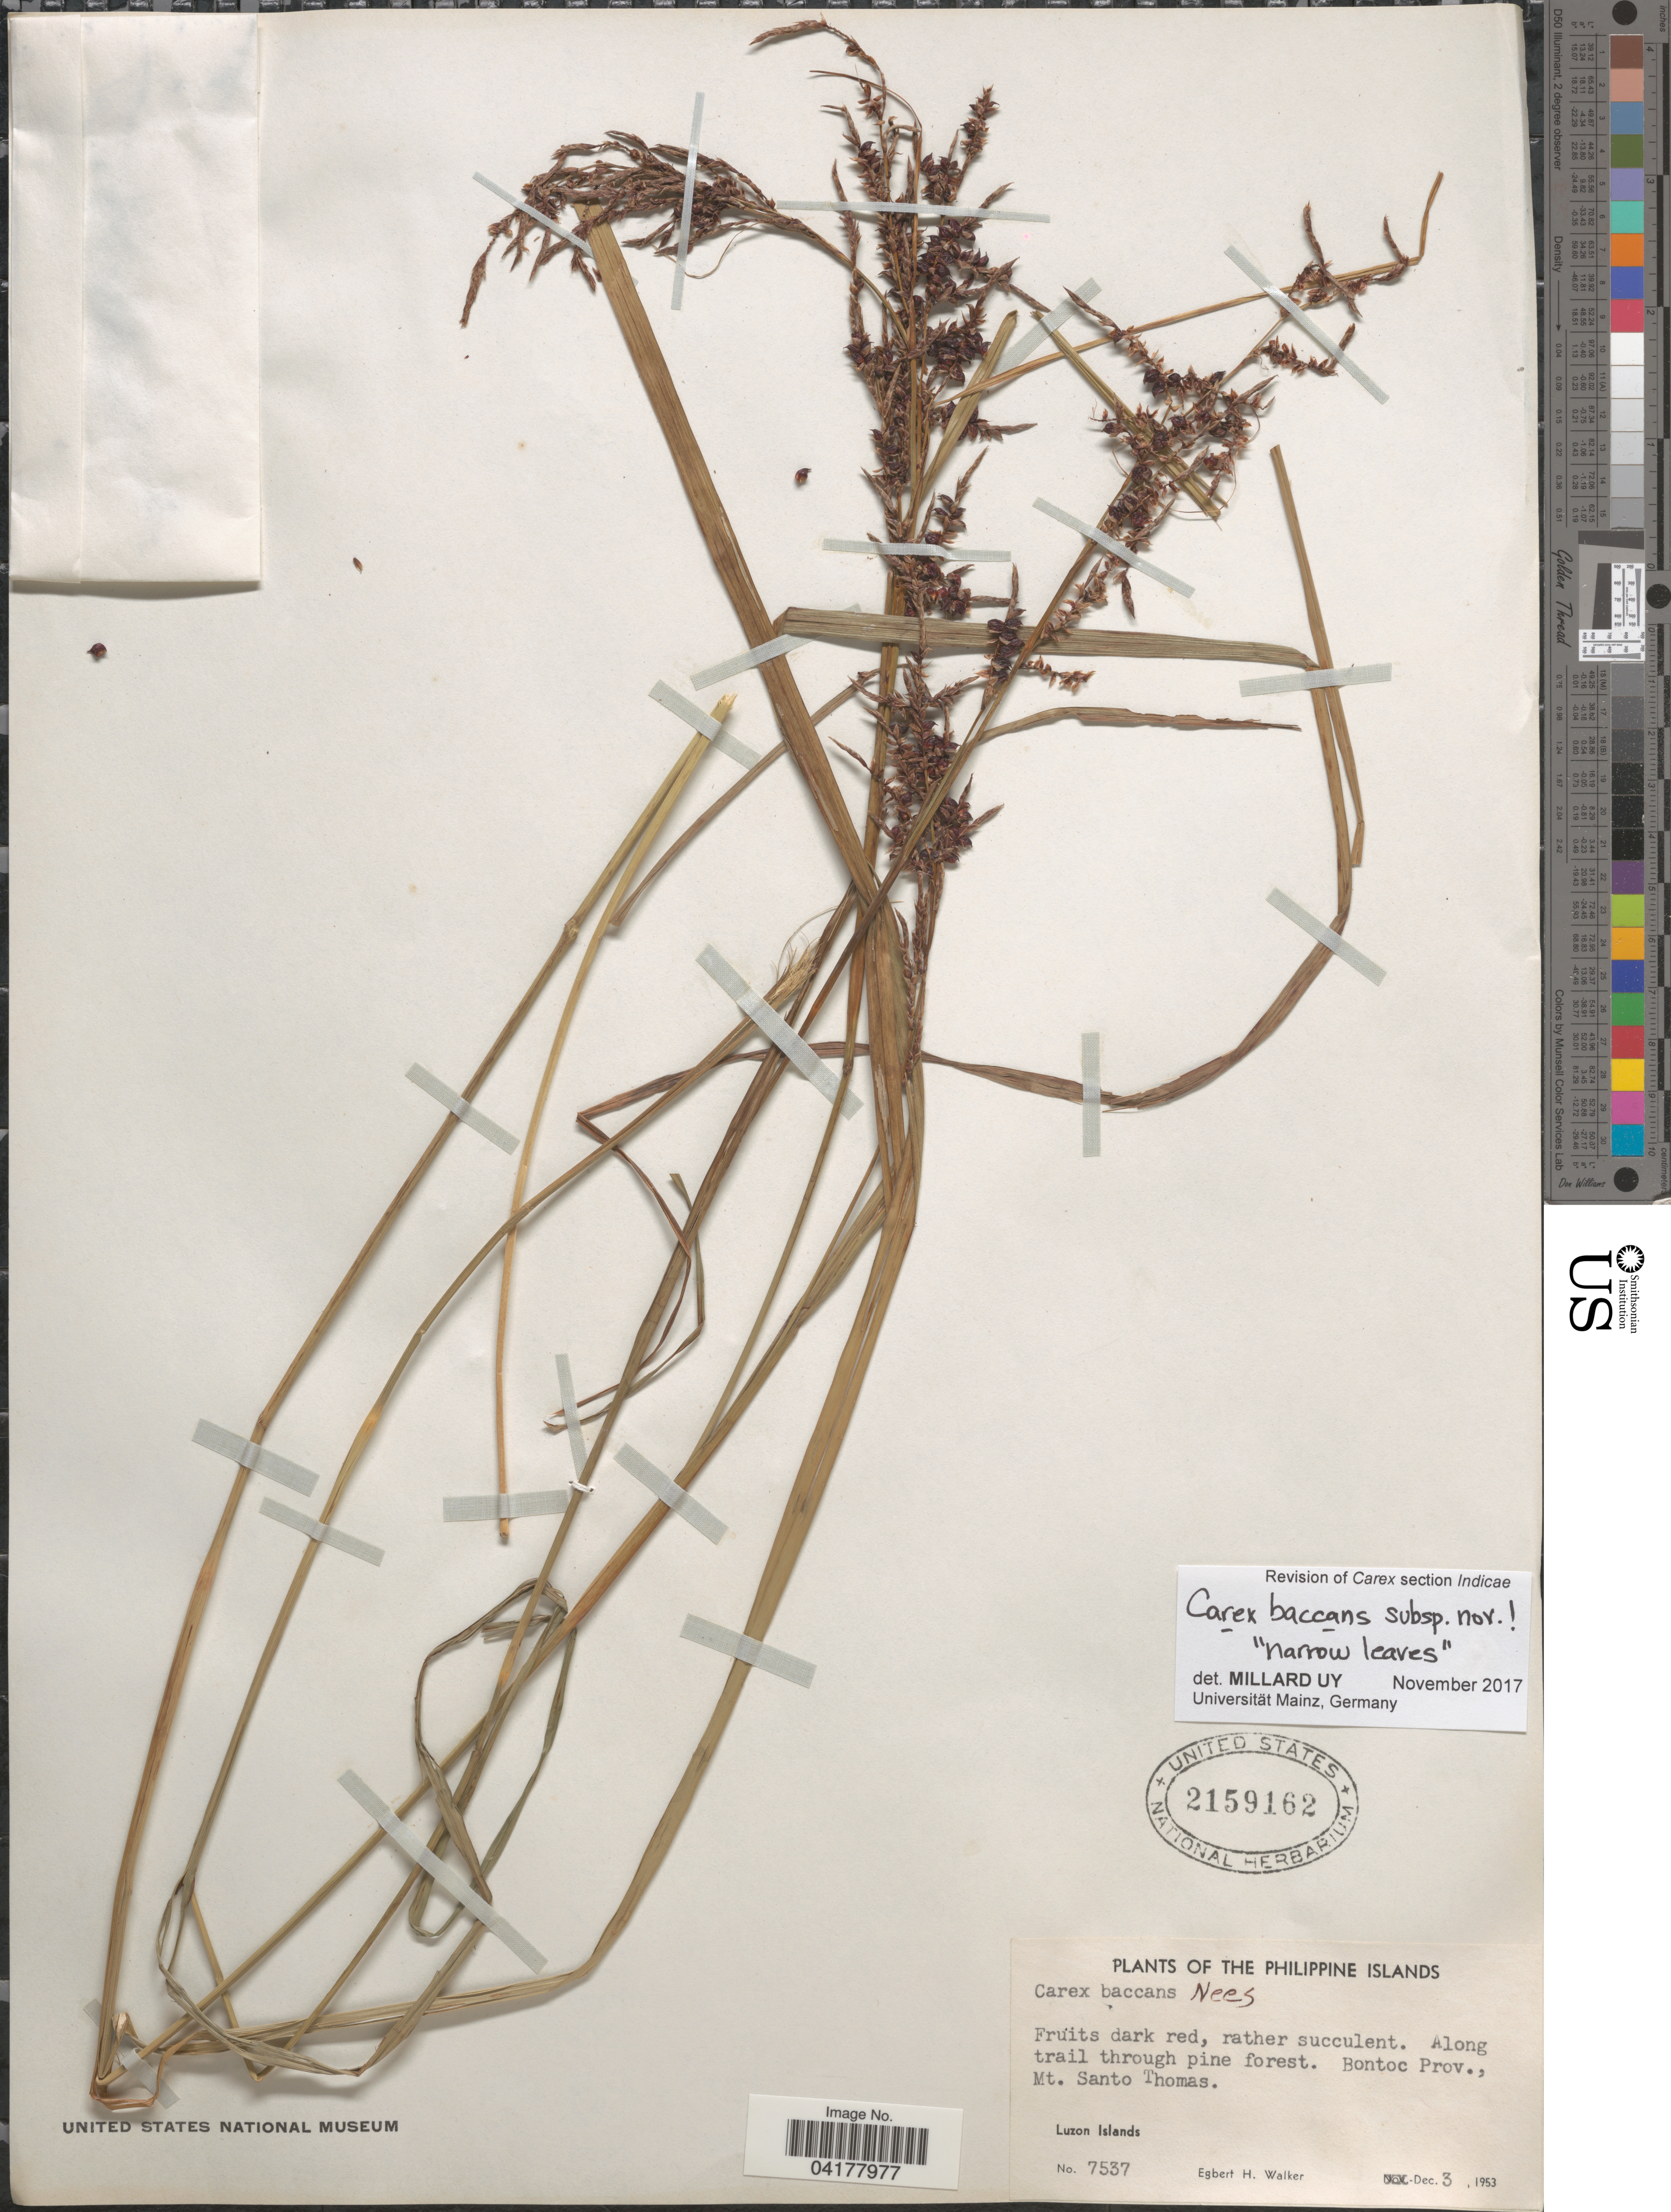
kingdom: Plantae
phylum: Tracheophyta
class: Liliopsida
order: Poales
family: Cyperaceae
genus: Carex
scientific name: Carex baccans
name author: Nees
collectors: E. H. Walker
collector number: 7537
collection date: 1953-12-03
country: Philippines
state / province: Cordillera (Administrative Region)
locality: The Philippine Islands. Bontoc Prov., Mt. Santo Thomas. Luzon Islands.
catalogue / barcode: US 2159162